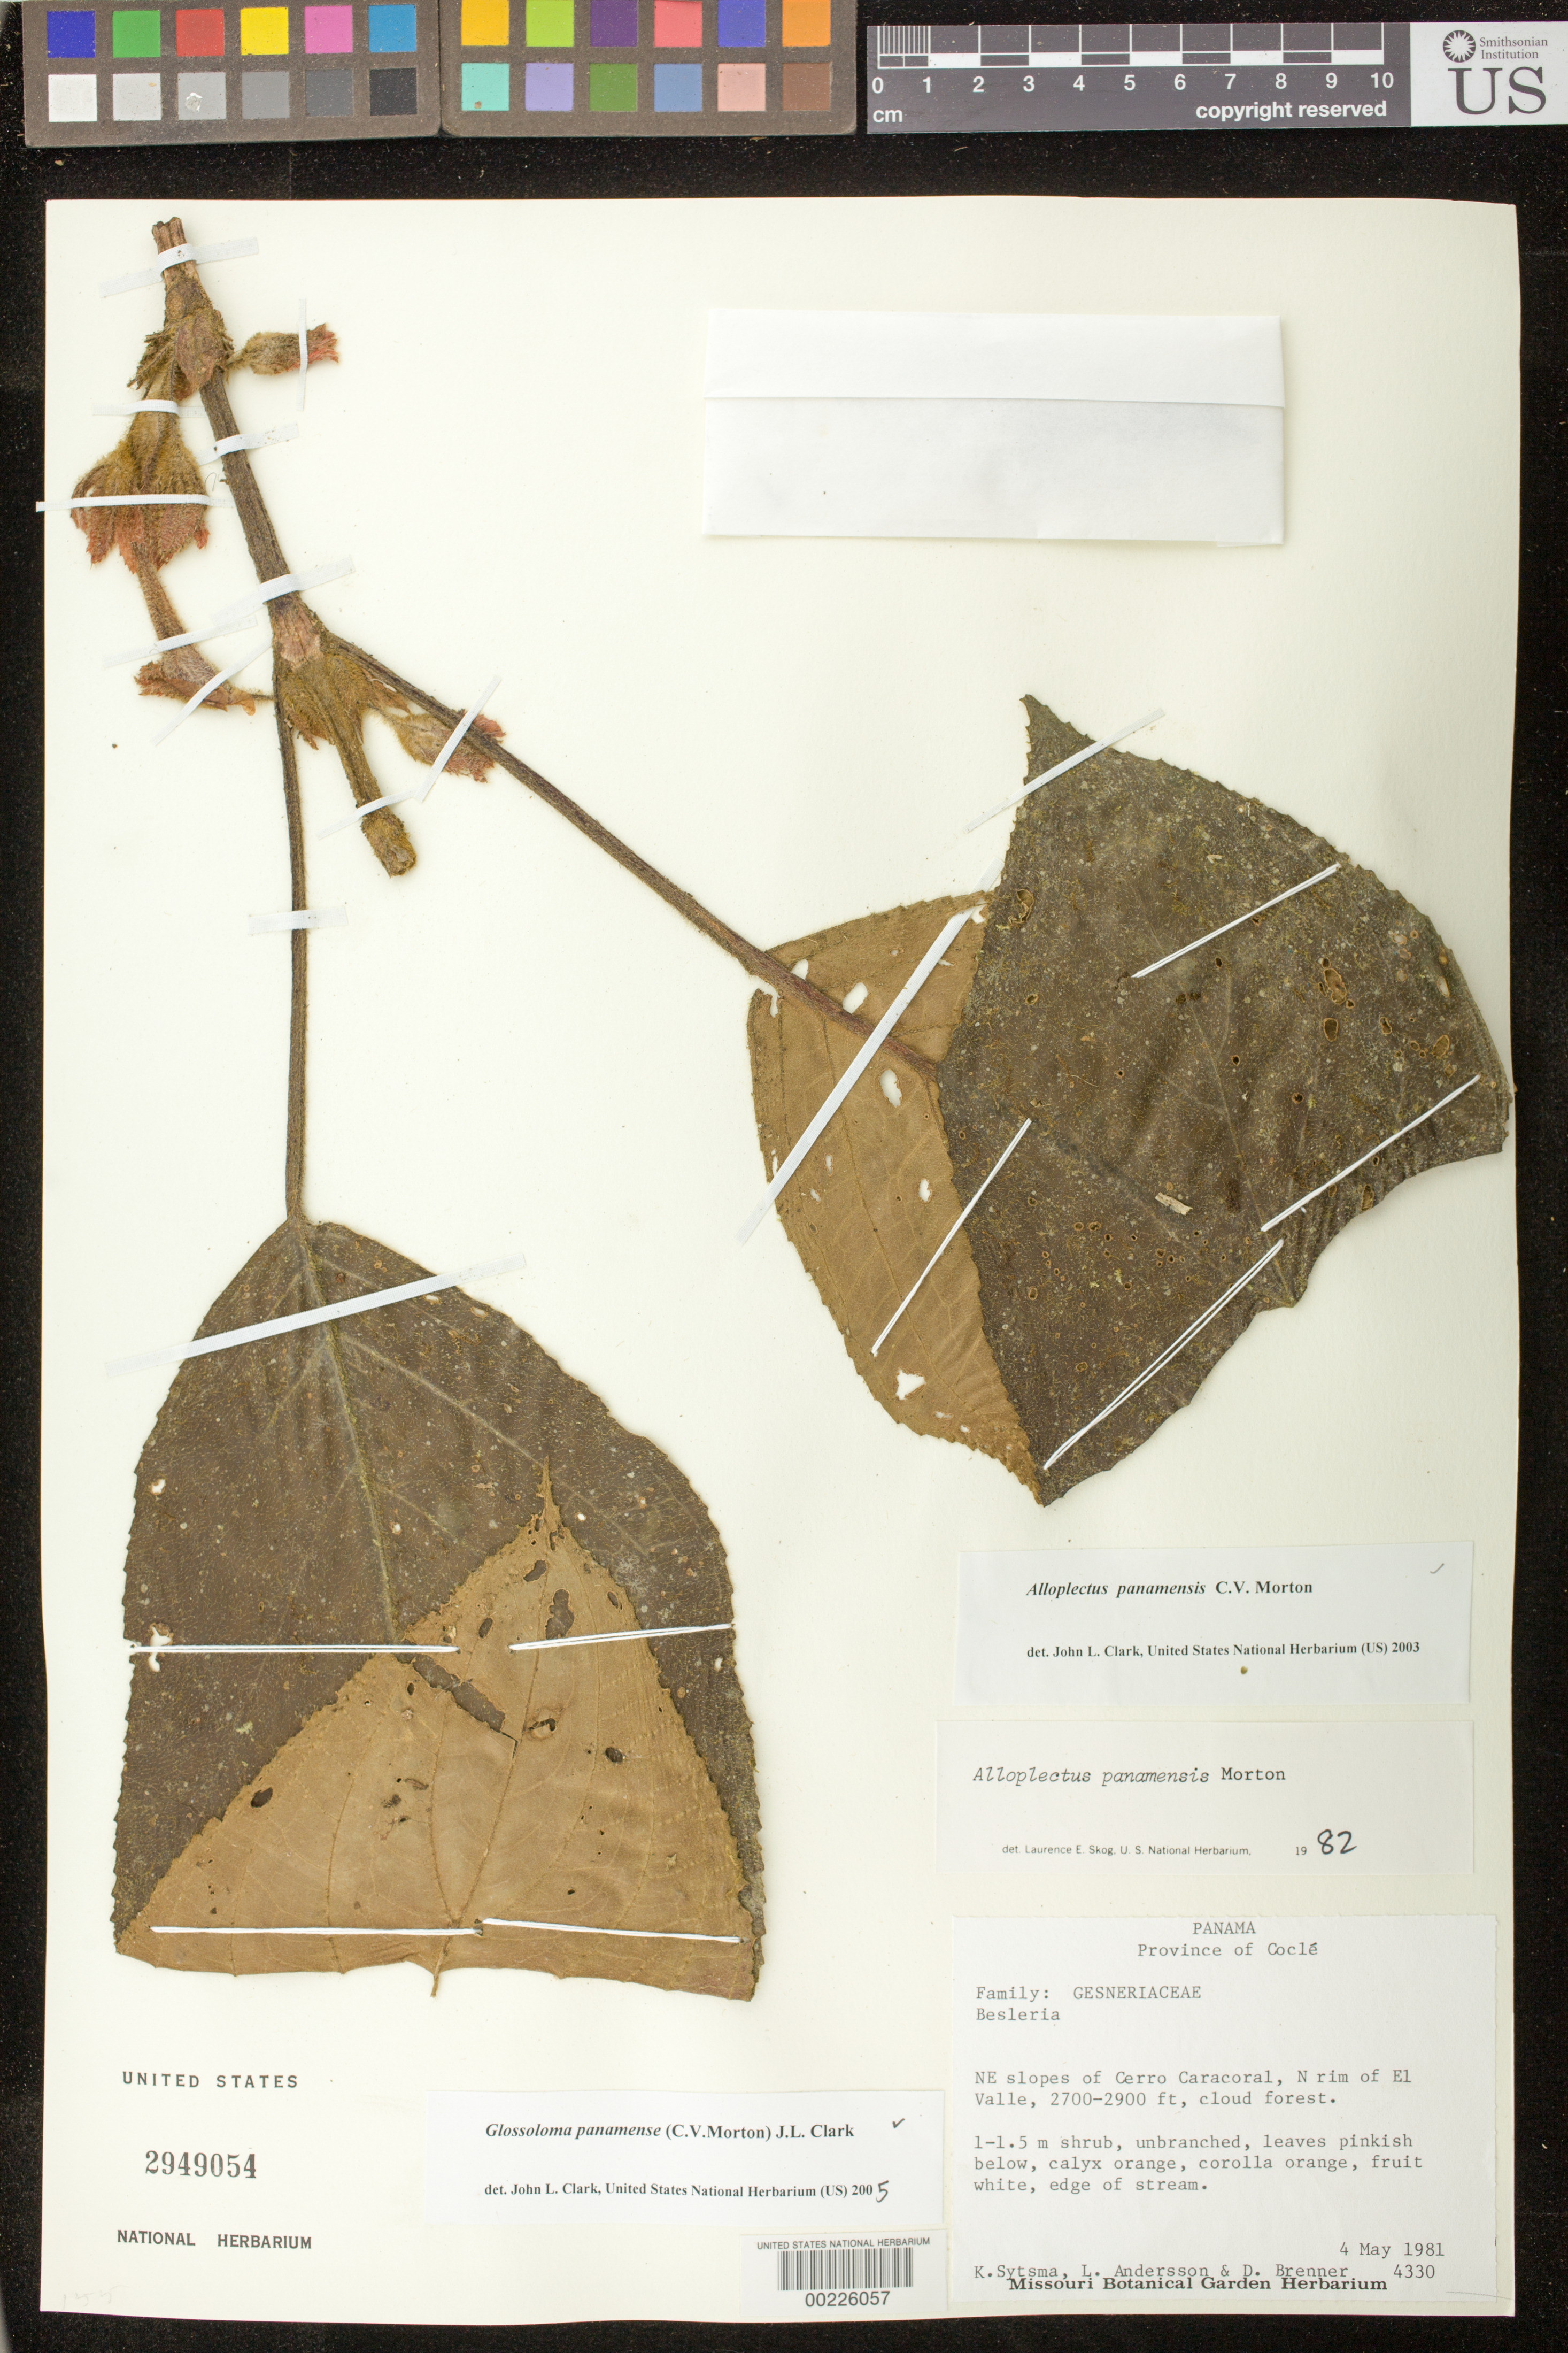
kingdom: Plantae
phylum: Tracheophyta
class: Magnoliopsida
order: Lamiales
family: Gesneriaceae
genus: Glossoloma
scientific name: Glossoloma panamense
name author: (C.V. Morton) J.L. Clark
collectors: K. J. Sytsma, L. Andersson & R. Dressler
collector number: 4330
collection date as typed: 04 May 1981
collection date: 1981-05-04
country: Panama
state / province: Coclé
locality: NE slopes of Cerro Caracoral, N rim of El Valle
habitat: Cloud forest, edge of stream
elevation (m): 823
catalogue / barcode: US 2949054